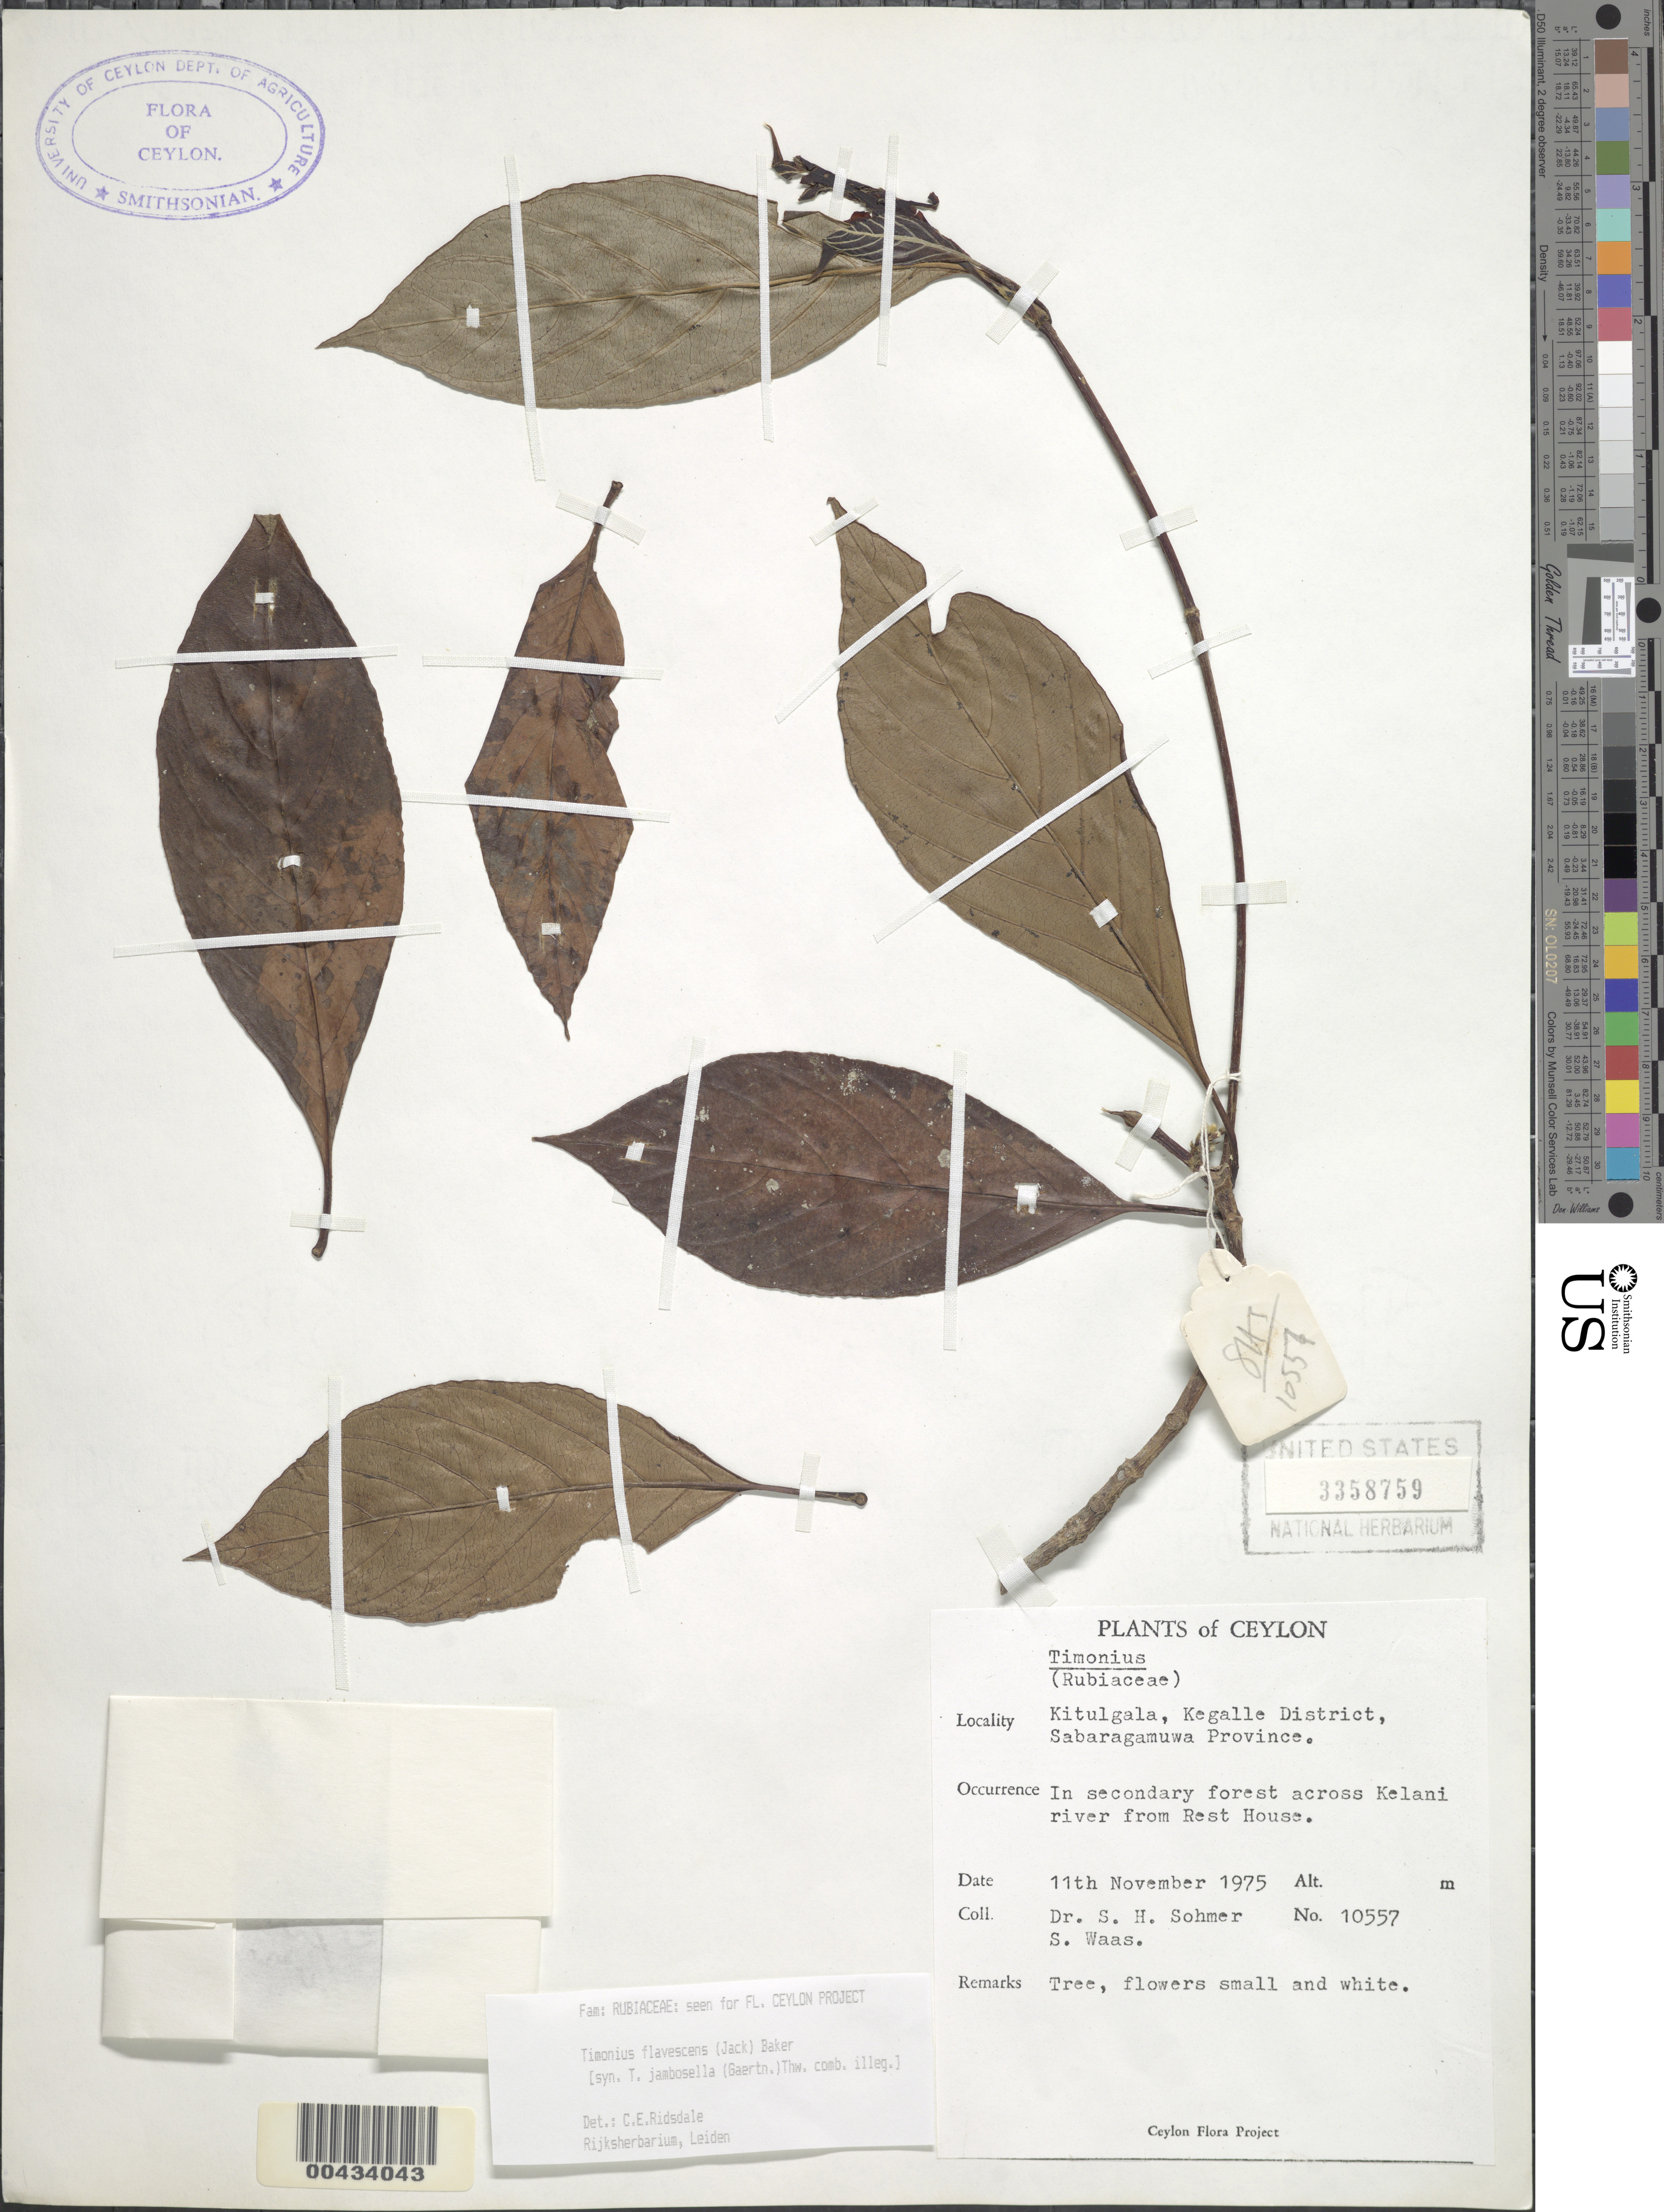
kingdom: Plantae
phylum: Tracheophyta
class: Magnoliopsida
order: Gentianales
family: Rubiaceae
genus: Timonius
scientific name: Timonius flavescens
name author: (Jack) Baker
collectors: S. H. Sohmer & S. Waas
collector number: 10557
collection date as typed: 17 Nov 1973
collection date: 1973-11-17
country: Sri Lanka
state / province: Sabaragamuwa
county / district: Kegalla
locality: Kitulgala to Yatiyantota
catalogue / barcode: US 3358759